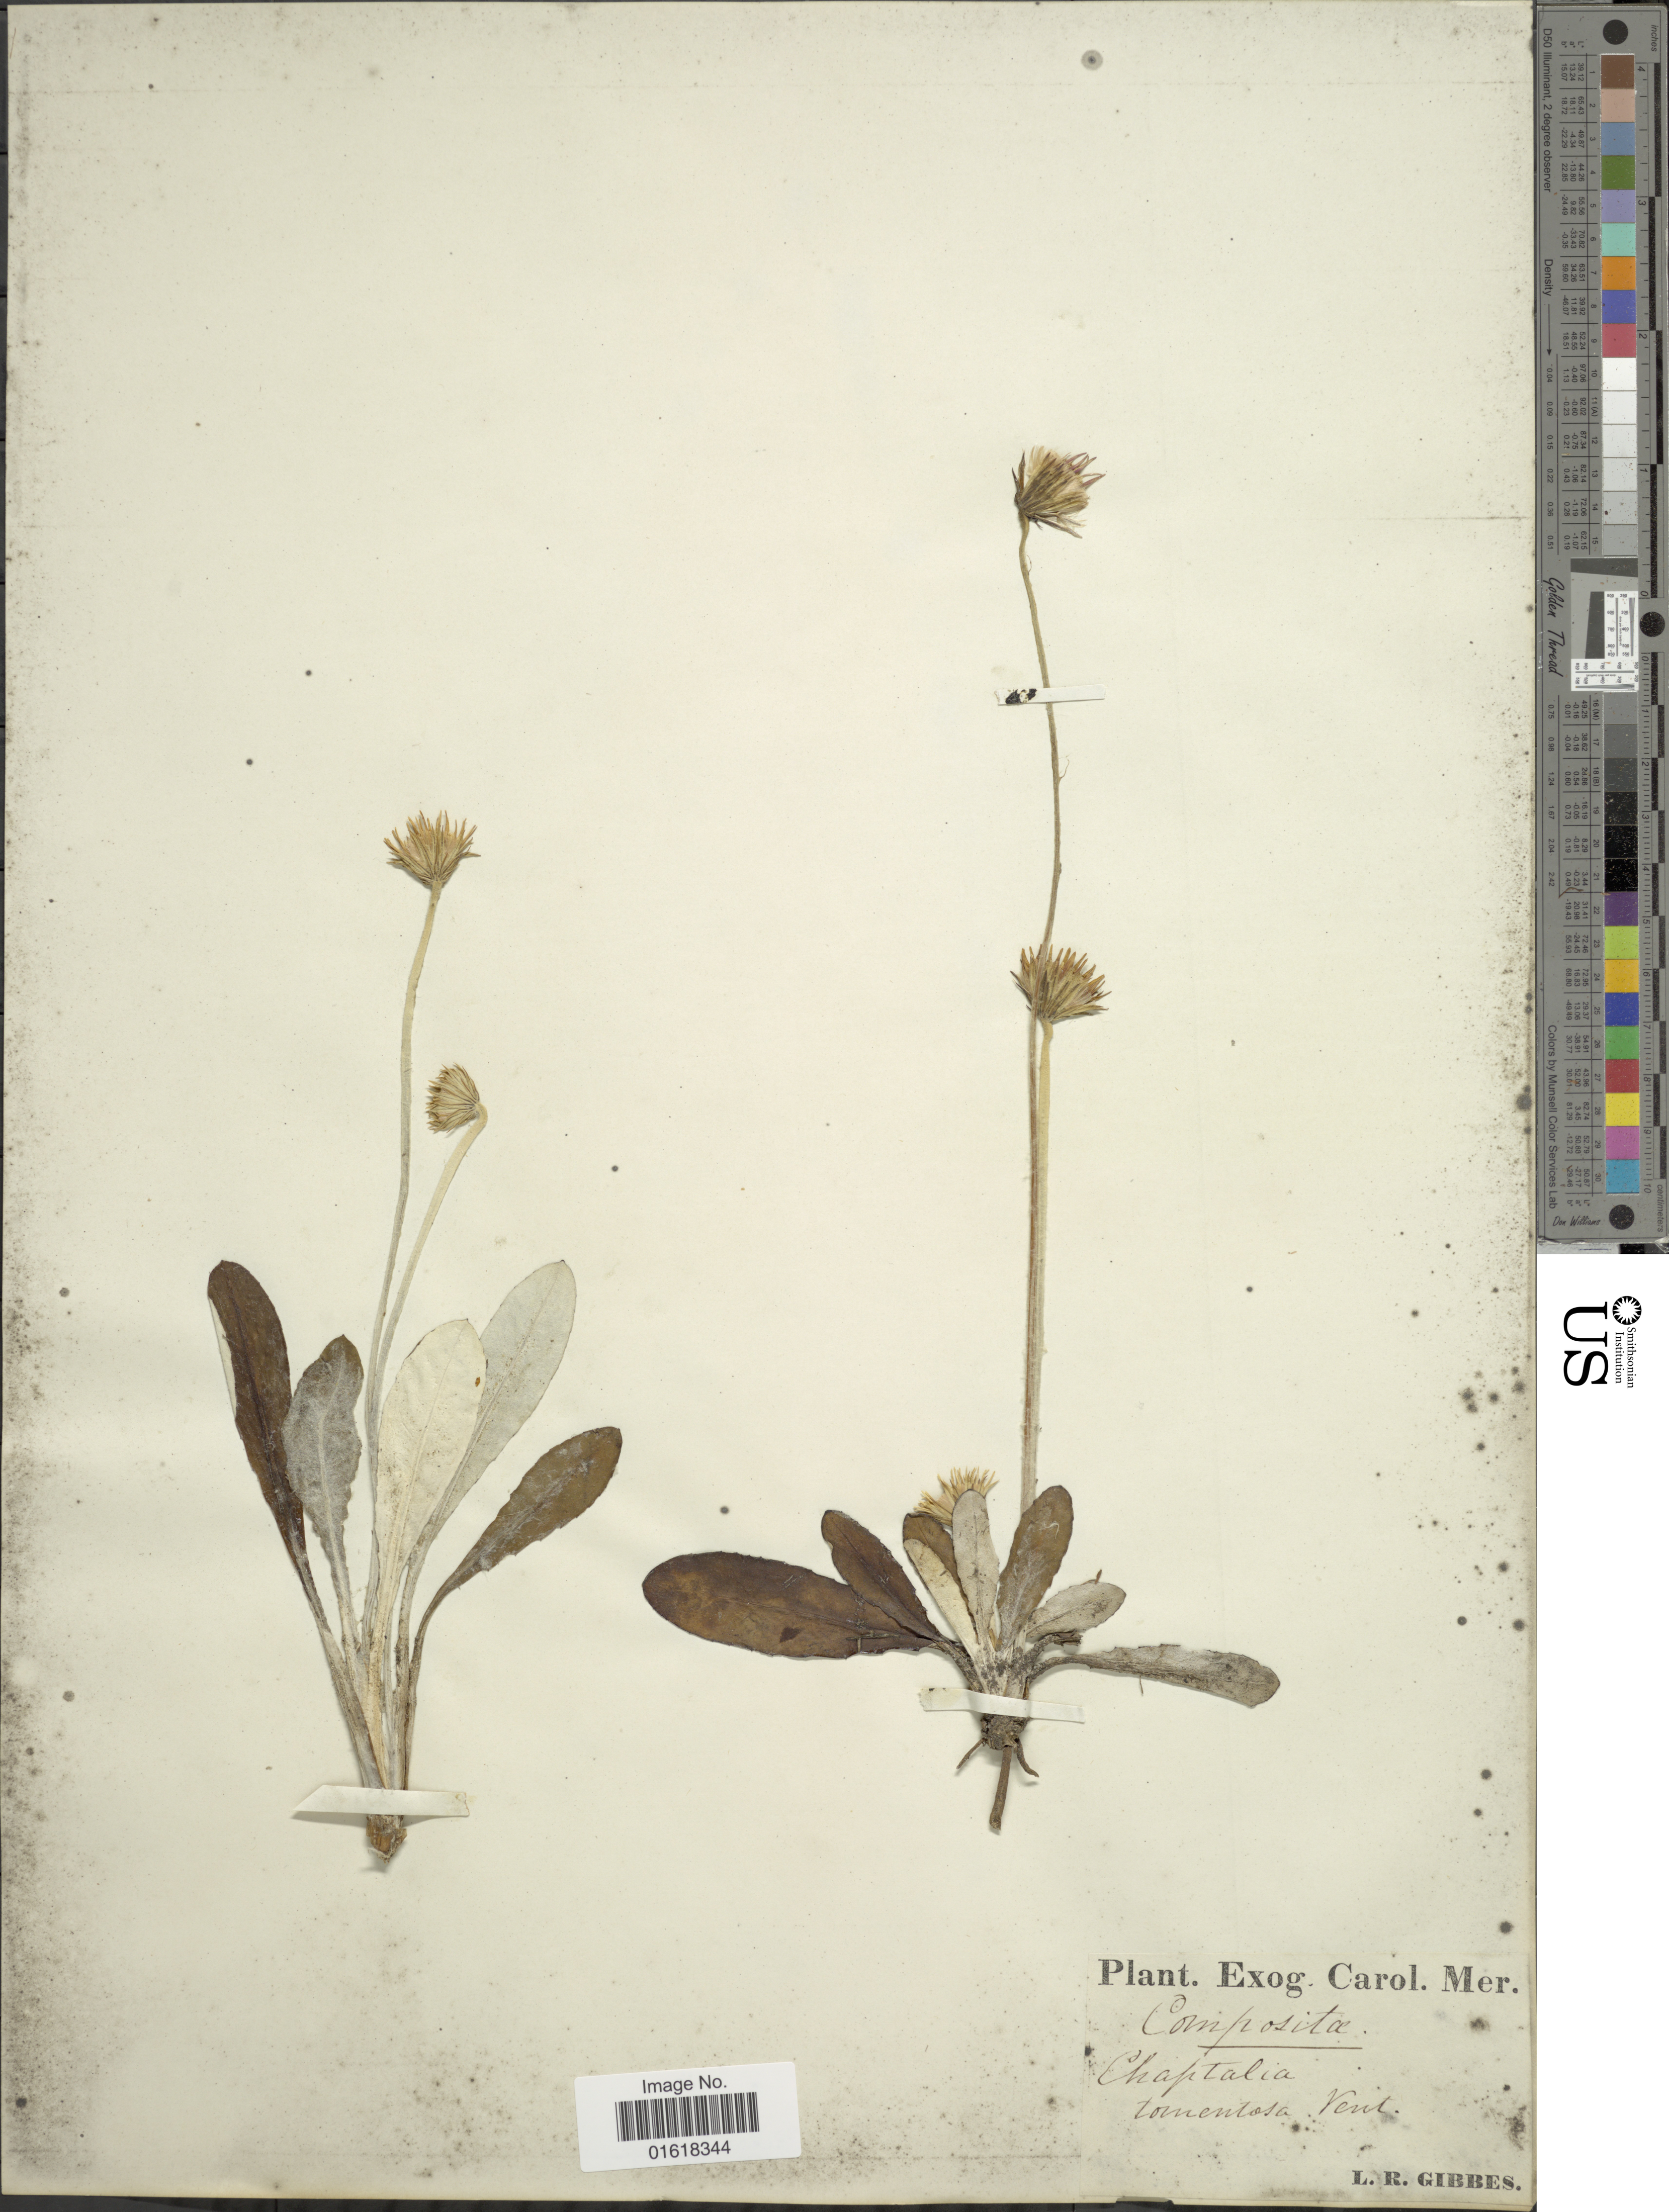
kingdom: Plantae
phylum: Tracheophyta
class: Magnoliopsida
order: Asterales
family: Asteraceae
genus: Chaptalia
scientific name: Chaptalia tomentosa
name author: Vent.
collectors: L. Gibbes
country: United States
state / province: South Carolina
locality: Exog. Carol. Mer.